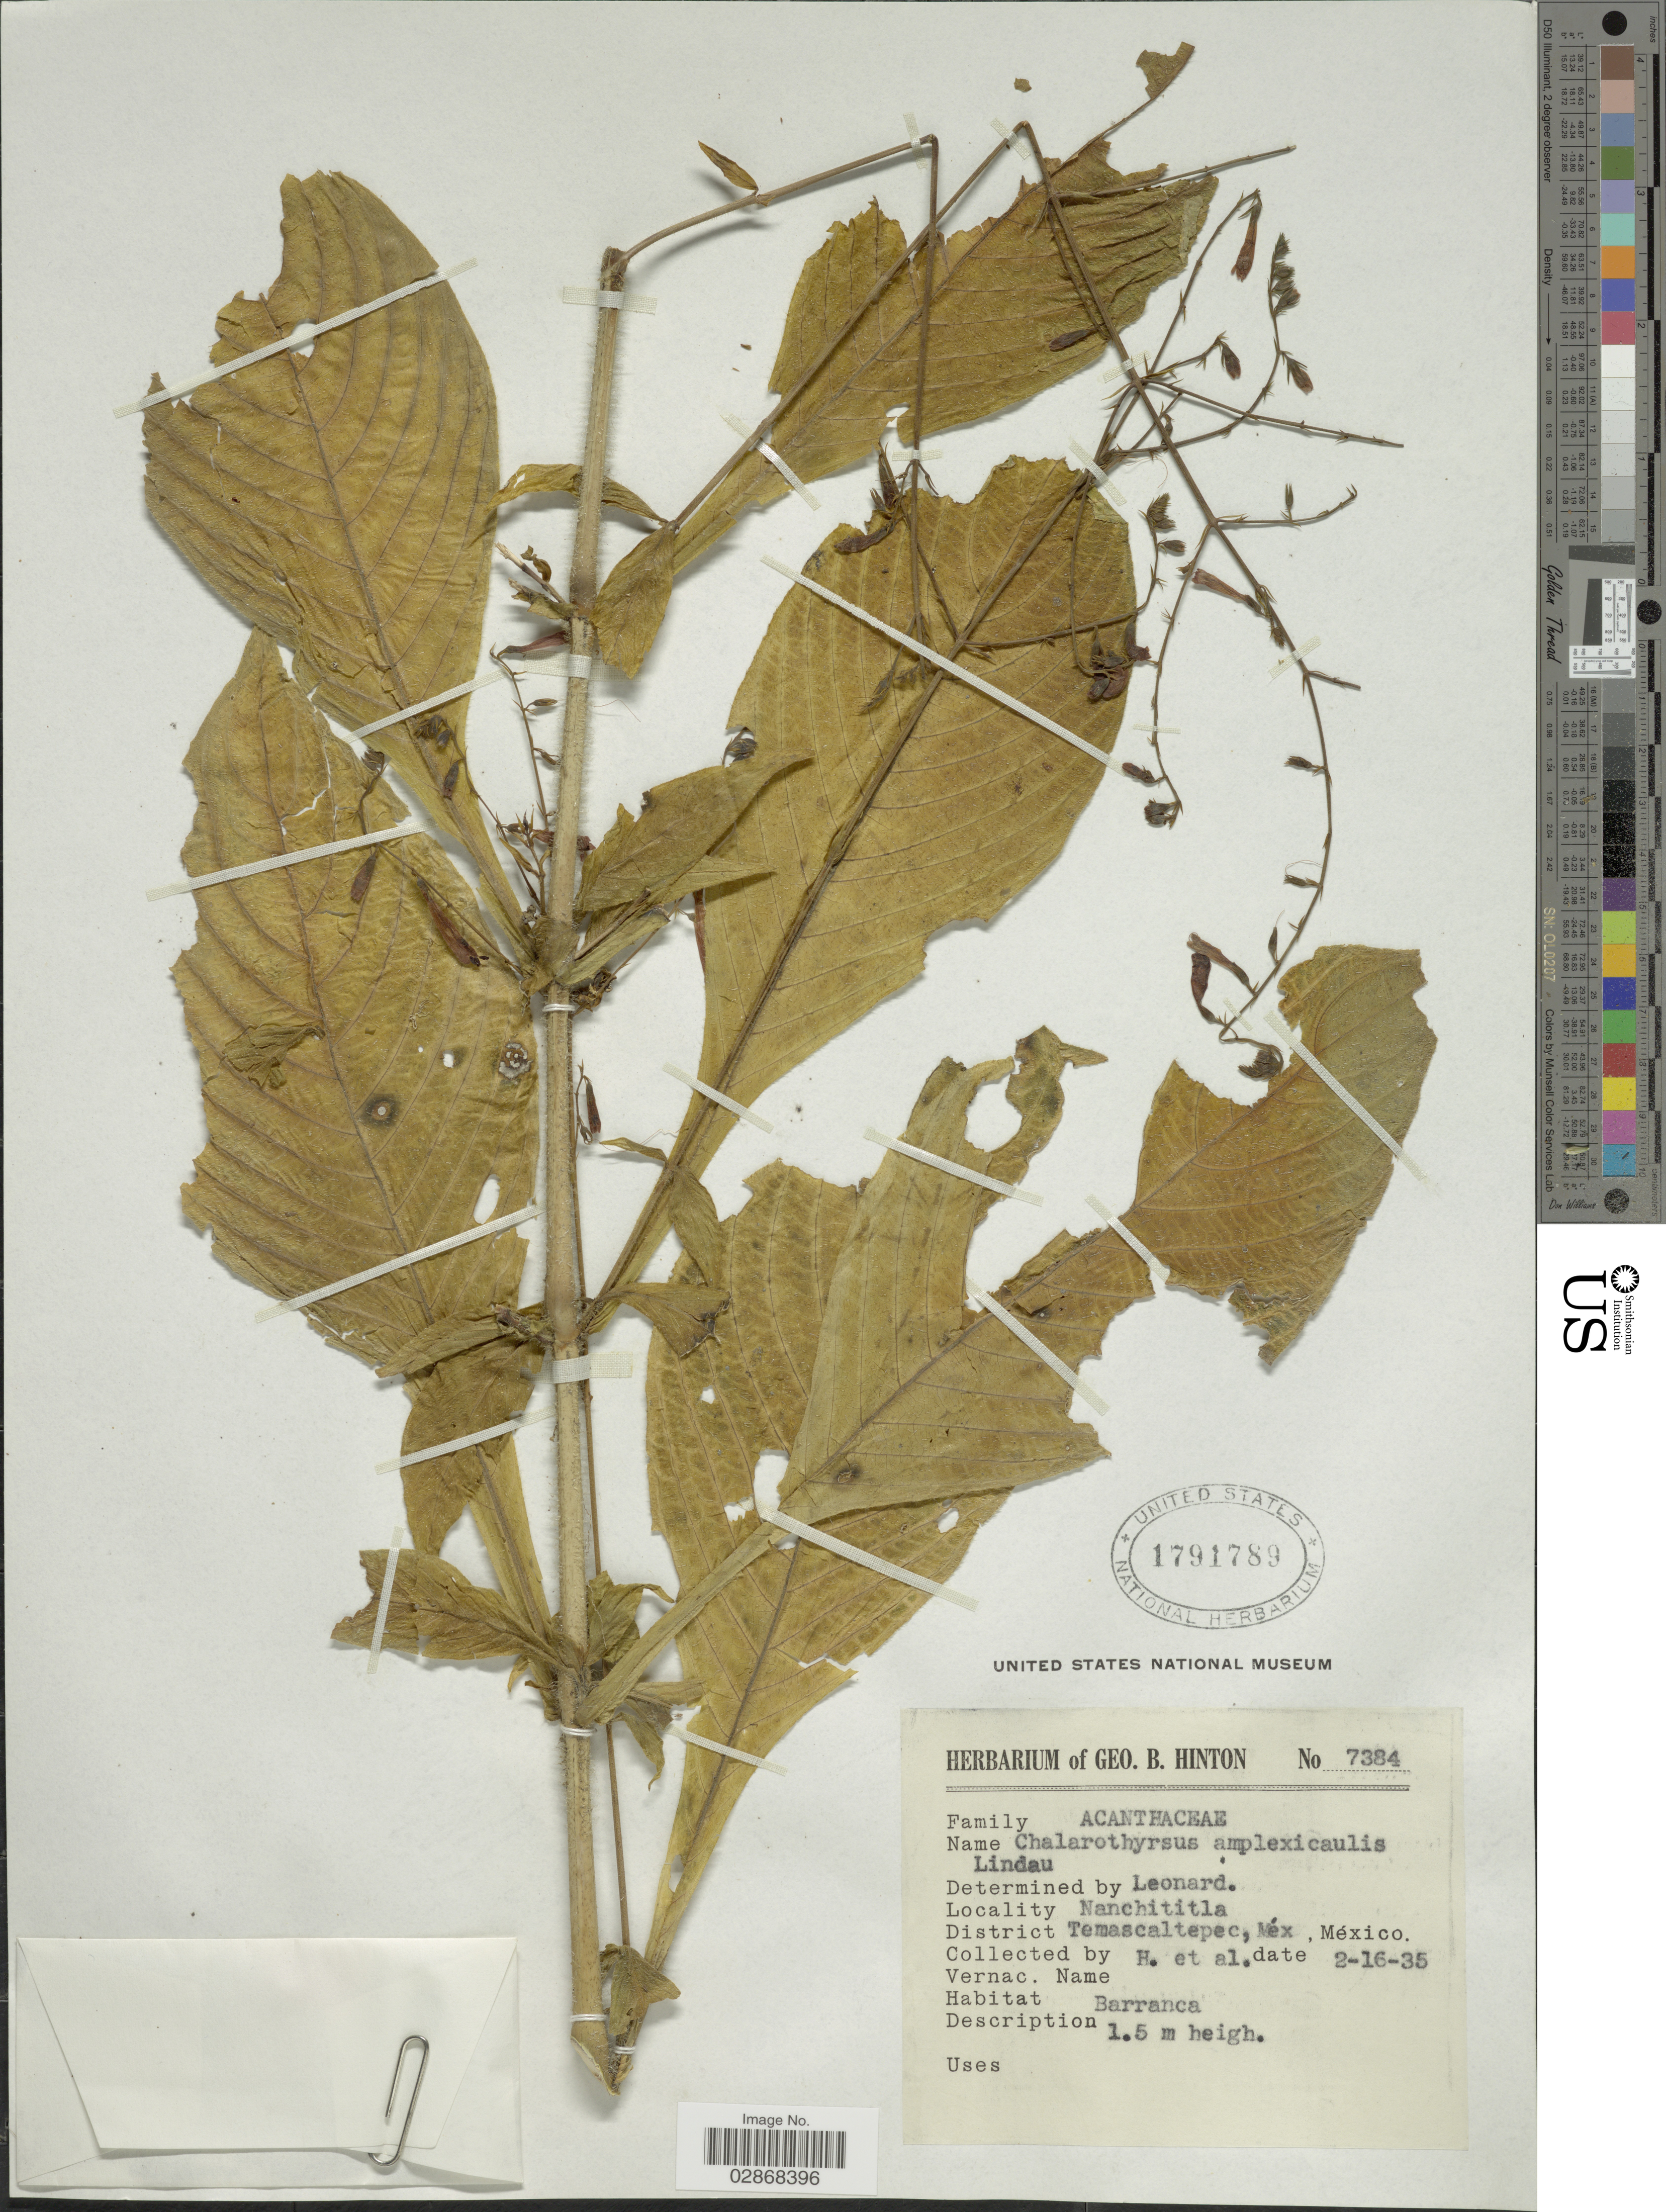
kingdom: Plantae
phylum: Tracheophyta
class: Magnoliopsida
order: Lamiales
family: Acanthaceae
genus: Chalarothyrsus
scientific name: Chalarothyrsus amplexicaulis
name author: Lindau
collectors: G. B. Hinton & et al.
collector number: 7384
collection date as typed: Transcribed d/m/y: 16/2/35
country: Mexico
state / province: México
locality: Nanchititla. District Temascaltepec.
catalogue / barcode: US 1791789